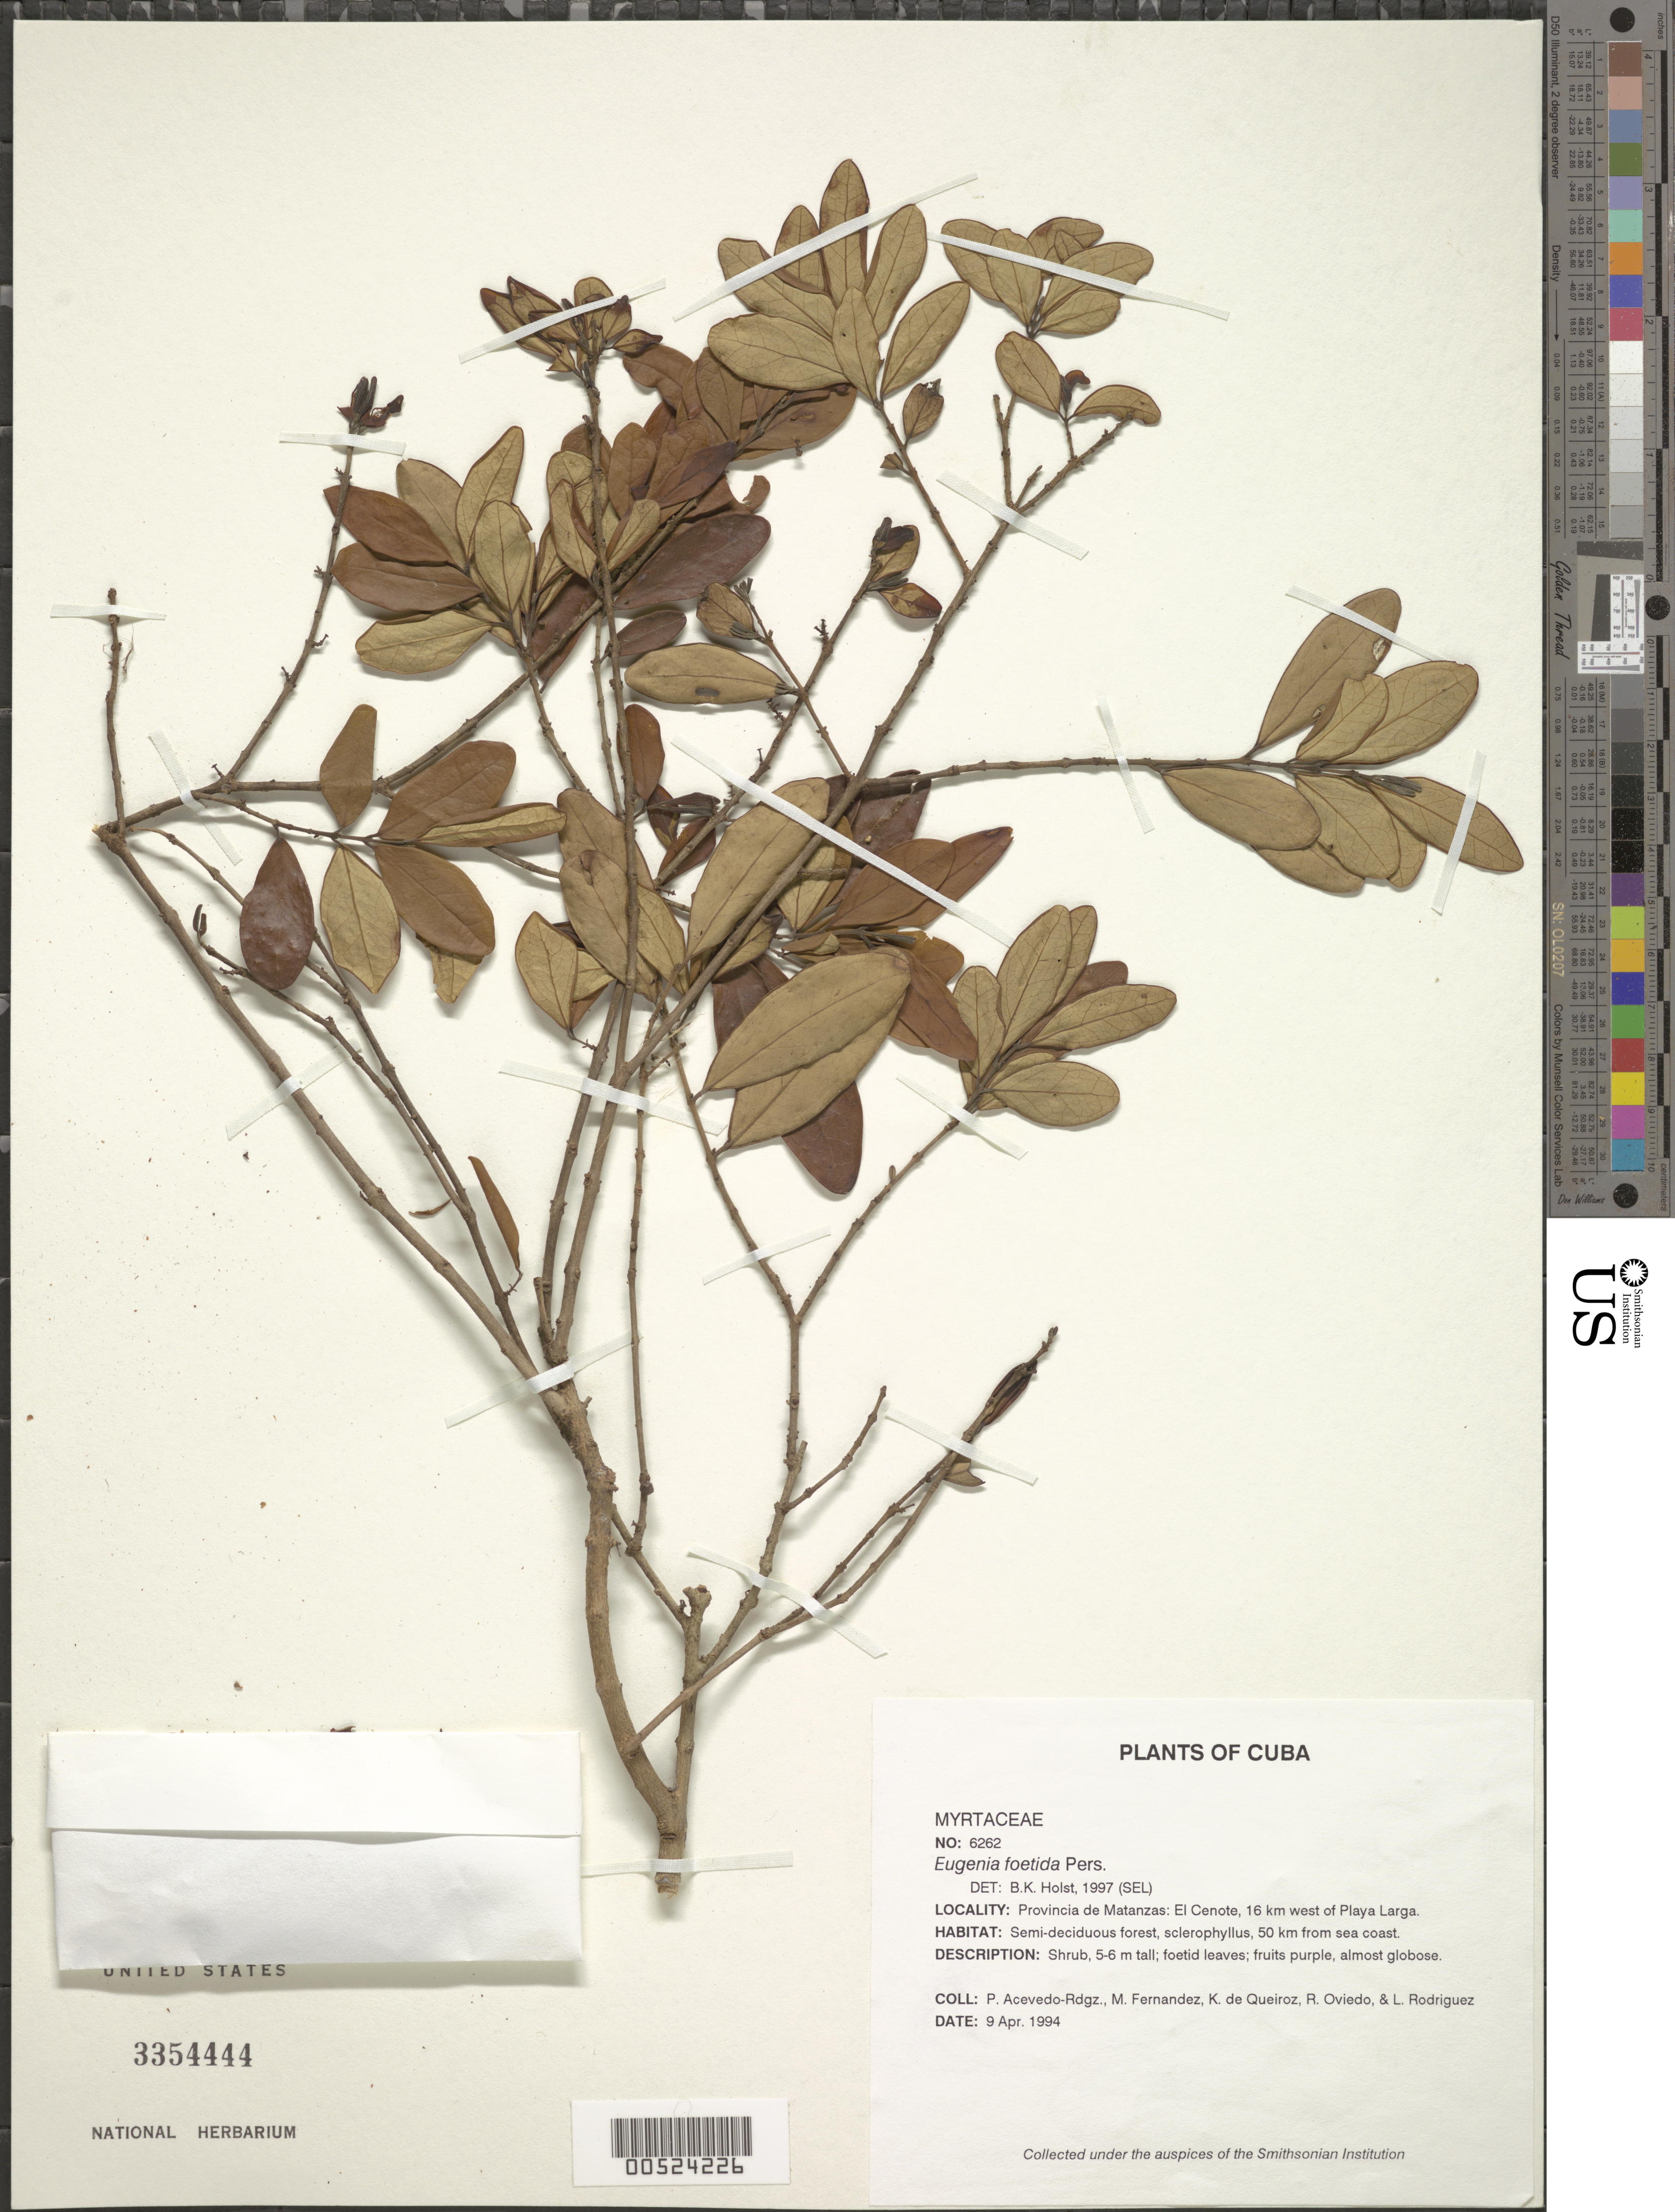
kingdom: Plantae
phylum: Tracheophyta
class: Magnoliopsida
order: Myrtales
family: Myrtaceae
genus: Eugenia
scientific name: Eugenia foetida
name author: Pers.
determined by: Holst, Bruce K.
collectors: P. Acevedo-Rodr., M. Fernández, K. De Queiroz, R. Oviedo & L. Rodriguez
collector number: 6262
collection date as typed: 09 Apr 1994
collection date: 1994-04-09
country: Cuba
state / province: Matanzas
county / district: Municipio de Ciénaga de Zapata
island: Cuba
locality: El Cenote, 16 km west of Playa Larga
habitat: Semi-deciduous forest, sclerophyllus, 50 km from sea coast.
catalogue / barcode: US 3354444